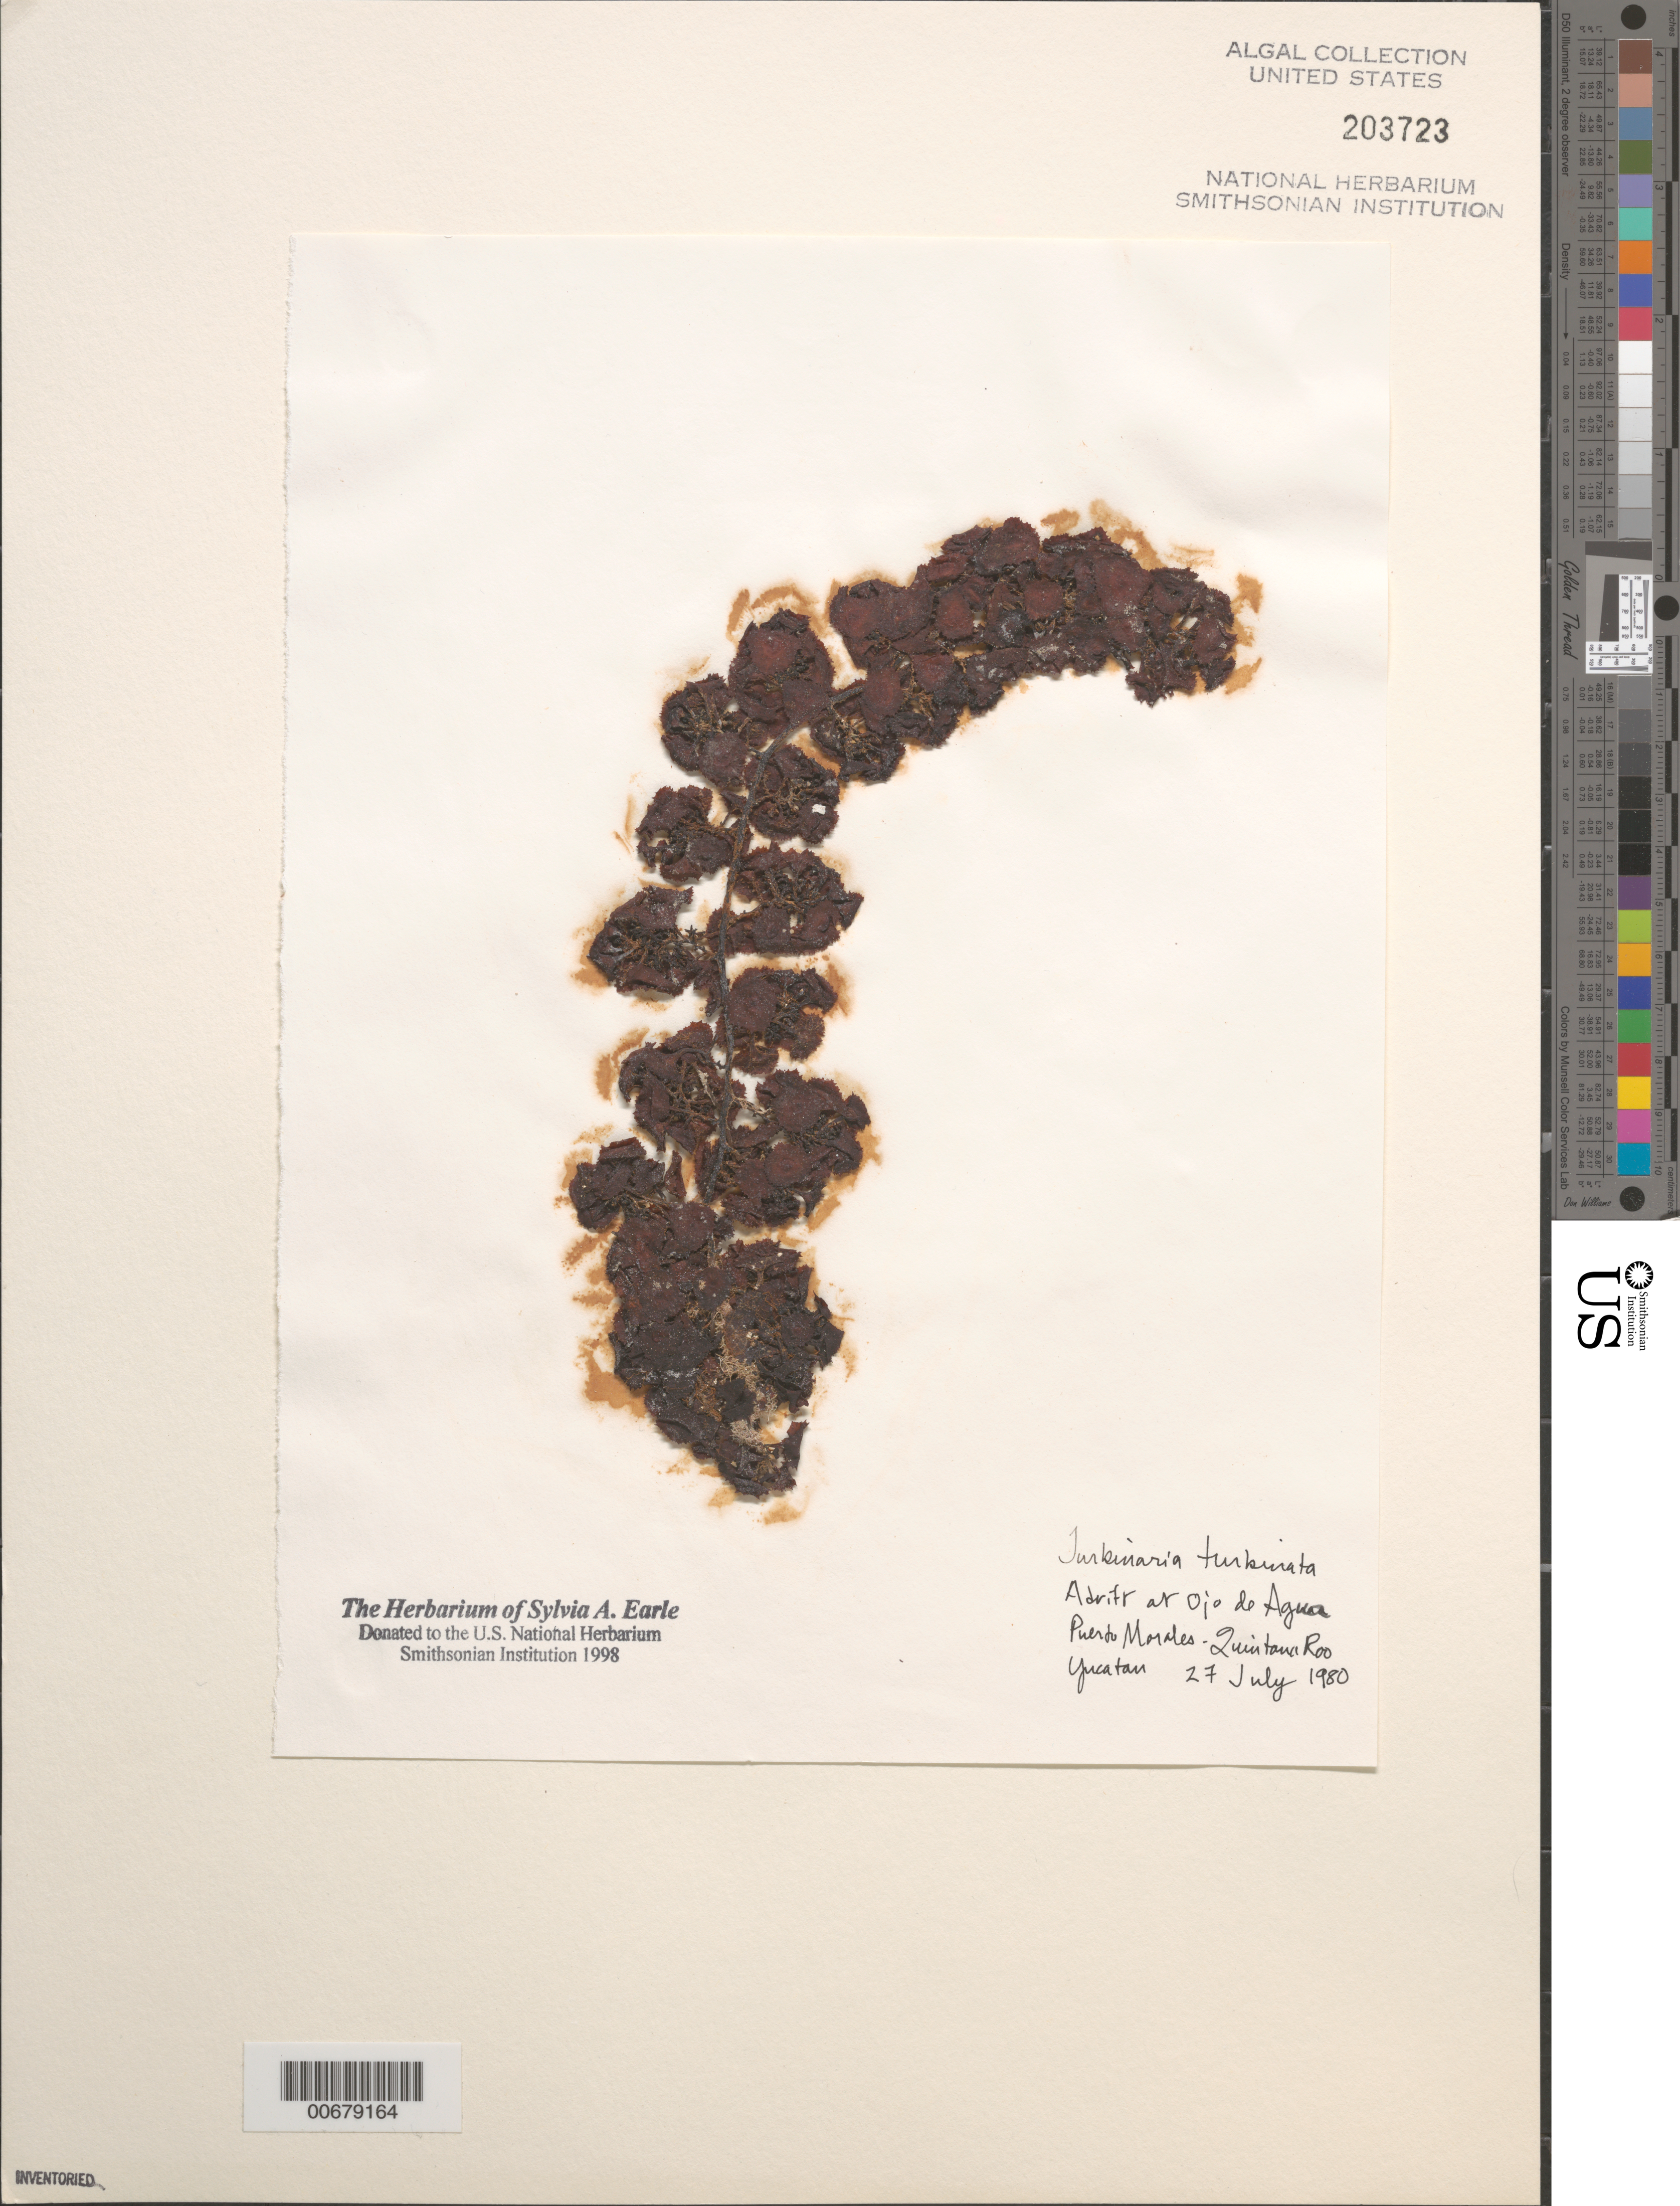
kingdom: Chromista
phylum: Ochrophyta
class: Phaeophyceae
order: Fucales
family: Sargassaceae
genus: Turbinaria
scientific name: Turbinaria turbinata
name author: (L.) Kuntze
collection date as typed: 27 Jul 1980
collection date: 1980-07-27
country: Mexico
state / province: Quintana Roo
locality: Ojo de Agua, Puerto Morales, Yucatan Peninsula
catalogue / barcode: US 203723